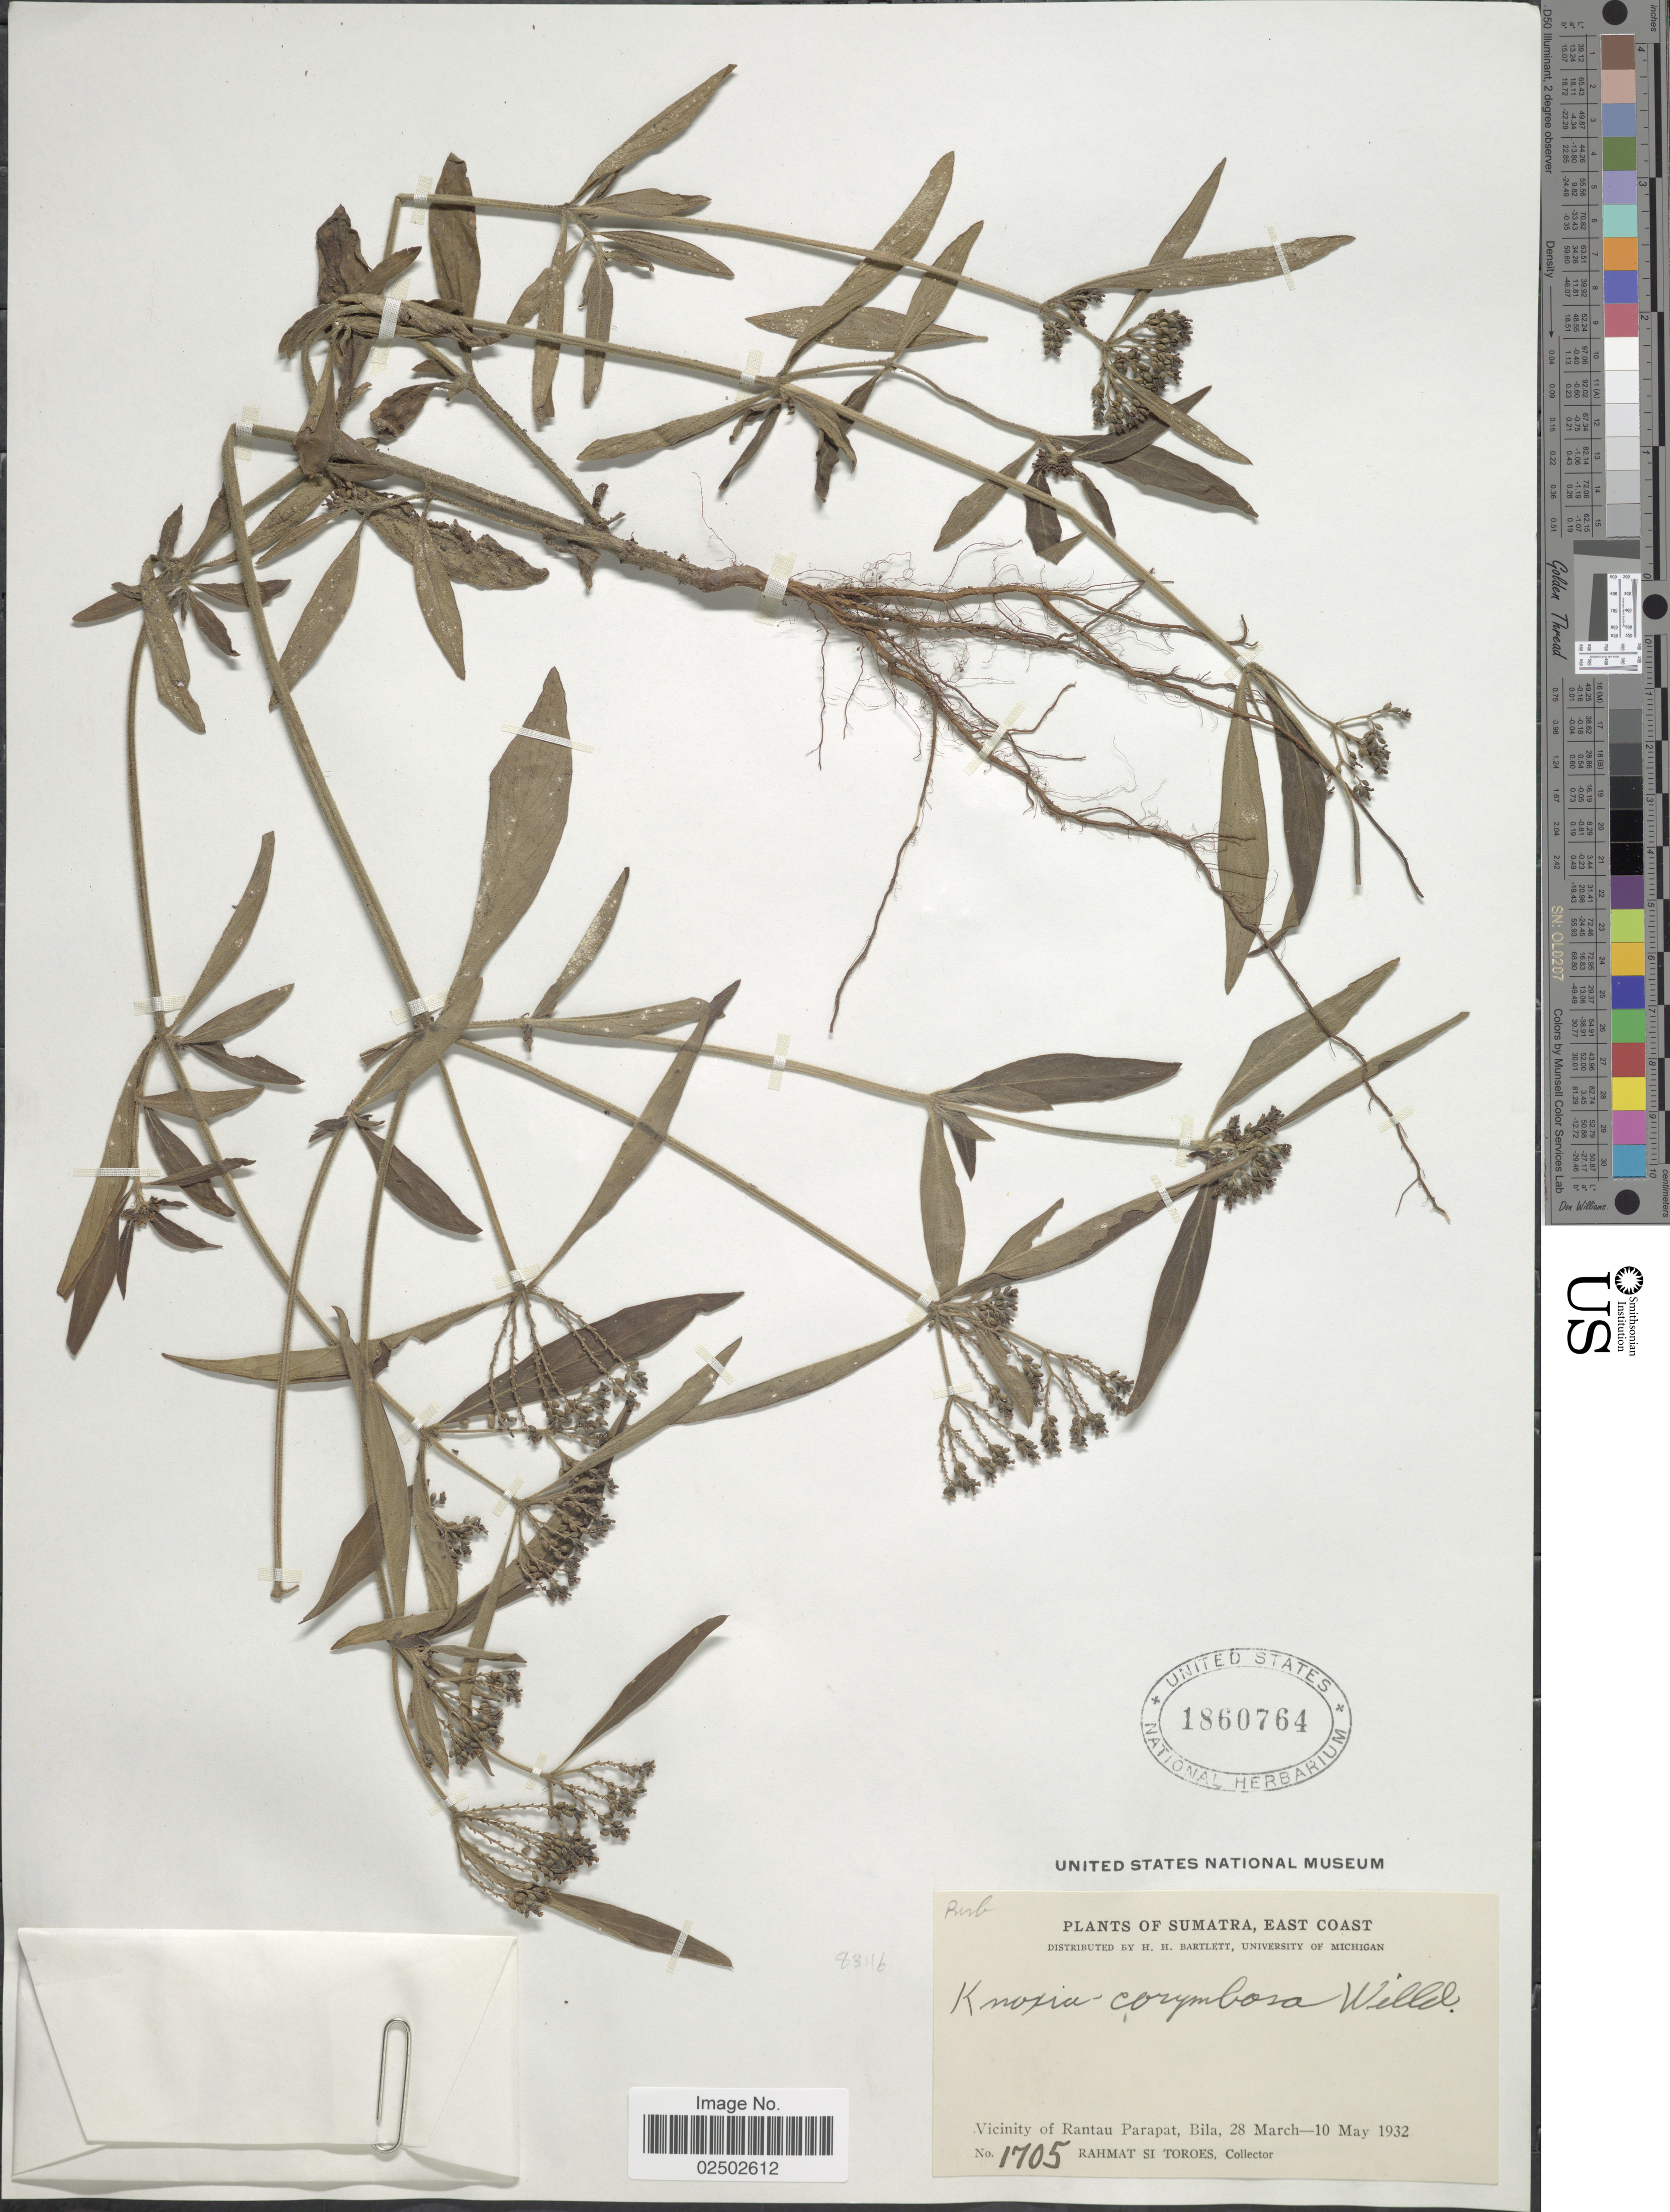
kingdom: Plantae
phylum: Tracheophyta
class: Magnoliopsida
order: Gentianales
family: Rubiaceae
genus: Knoxia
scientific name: Knoxia corymbosa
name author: Willd.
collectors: Rahmat Si Boeea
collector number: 1705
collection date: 1932-03-28/1932-05-10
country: Indonesia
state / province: Sumatra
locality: East Coast. Vicinity of Ranttau Parapat, Bila.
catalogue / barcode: US 1860764